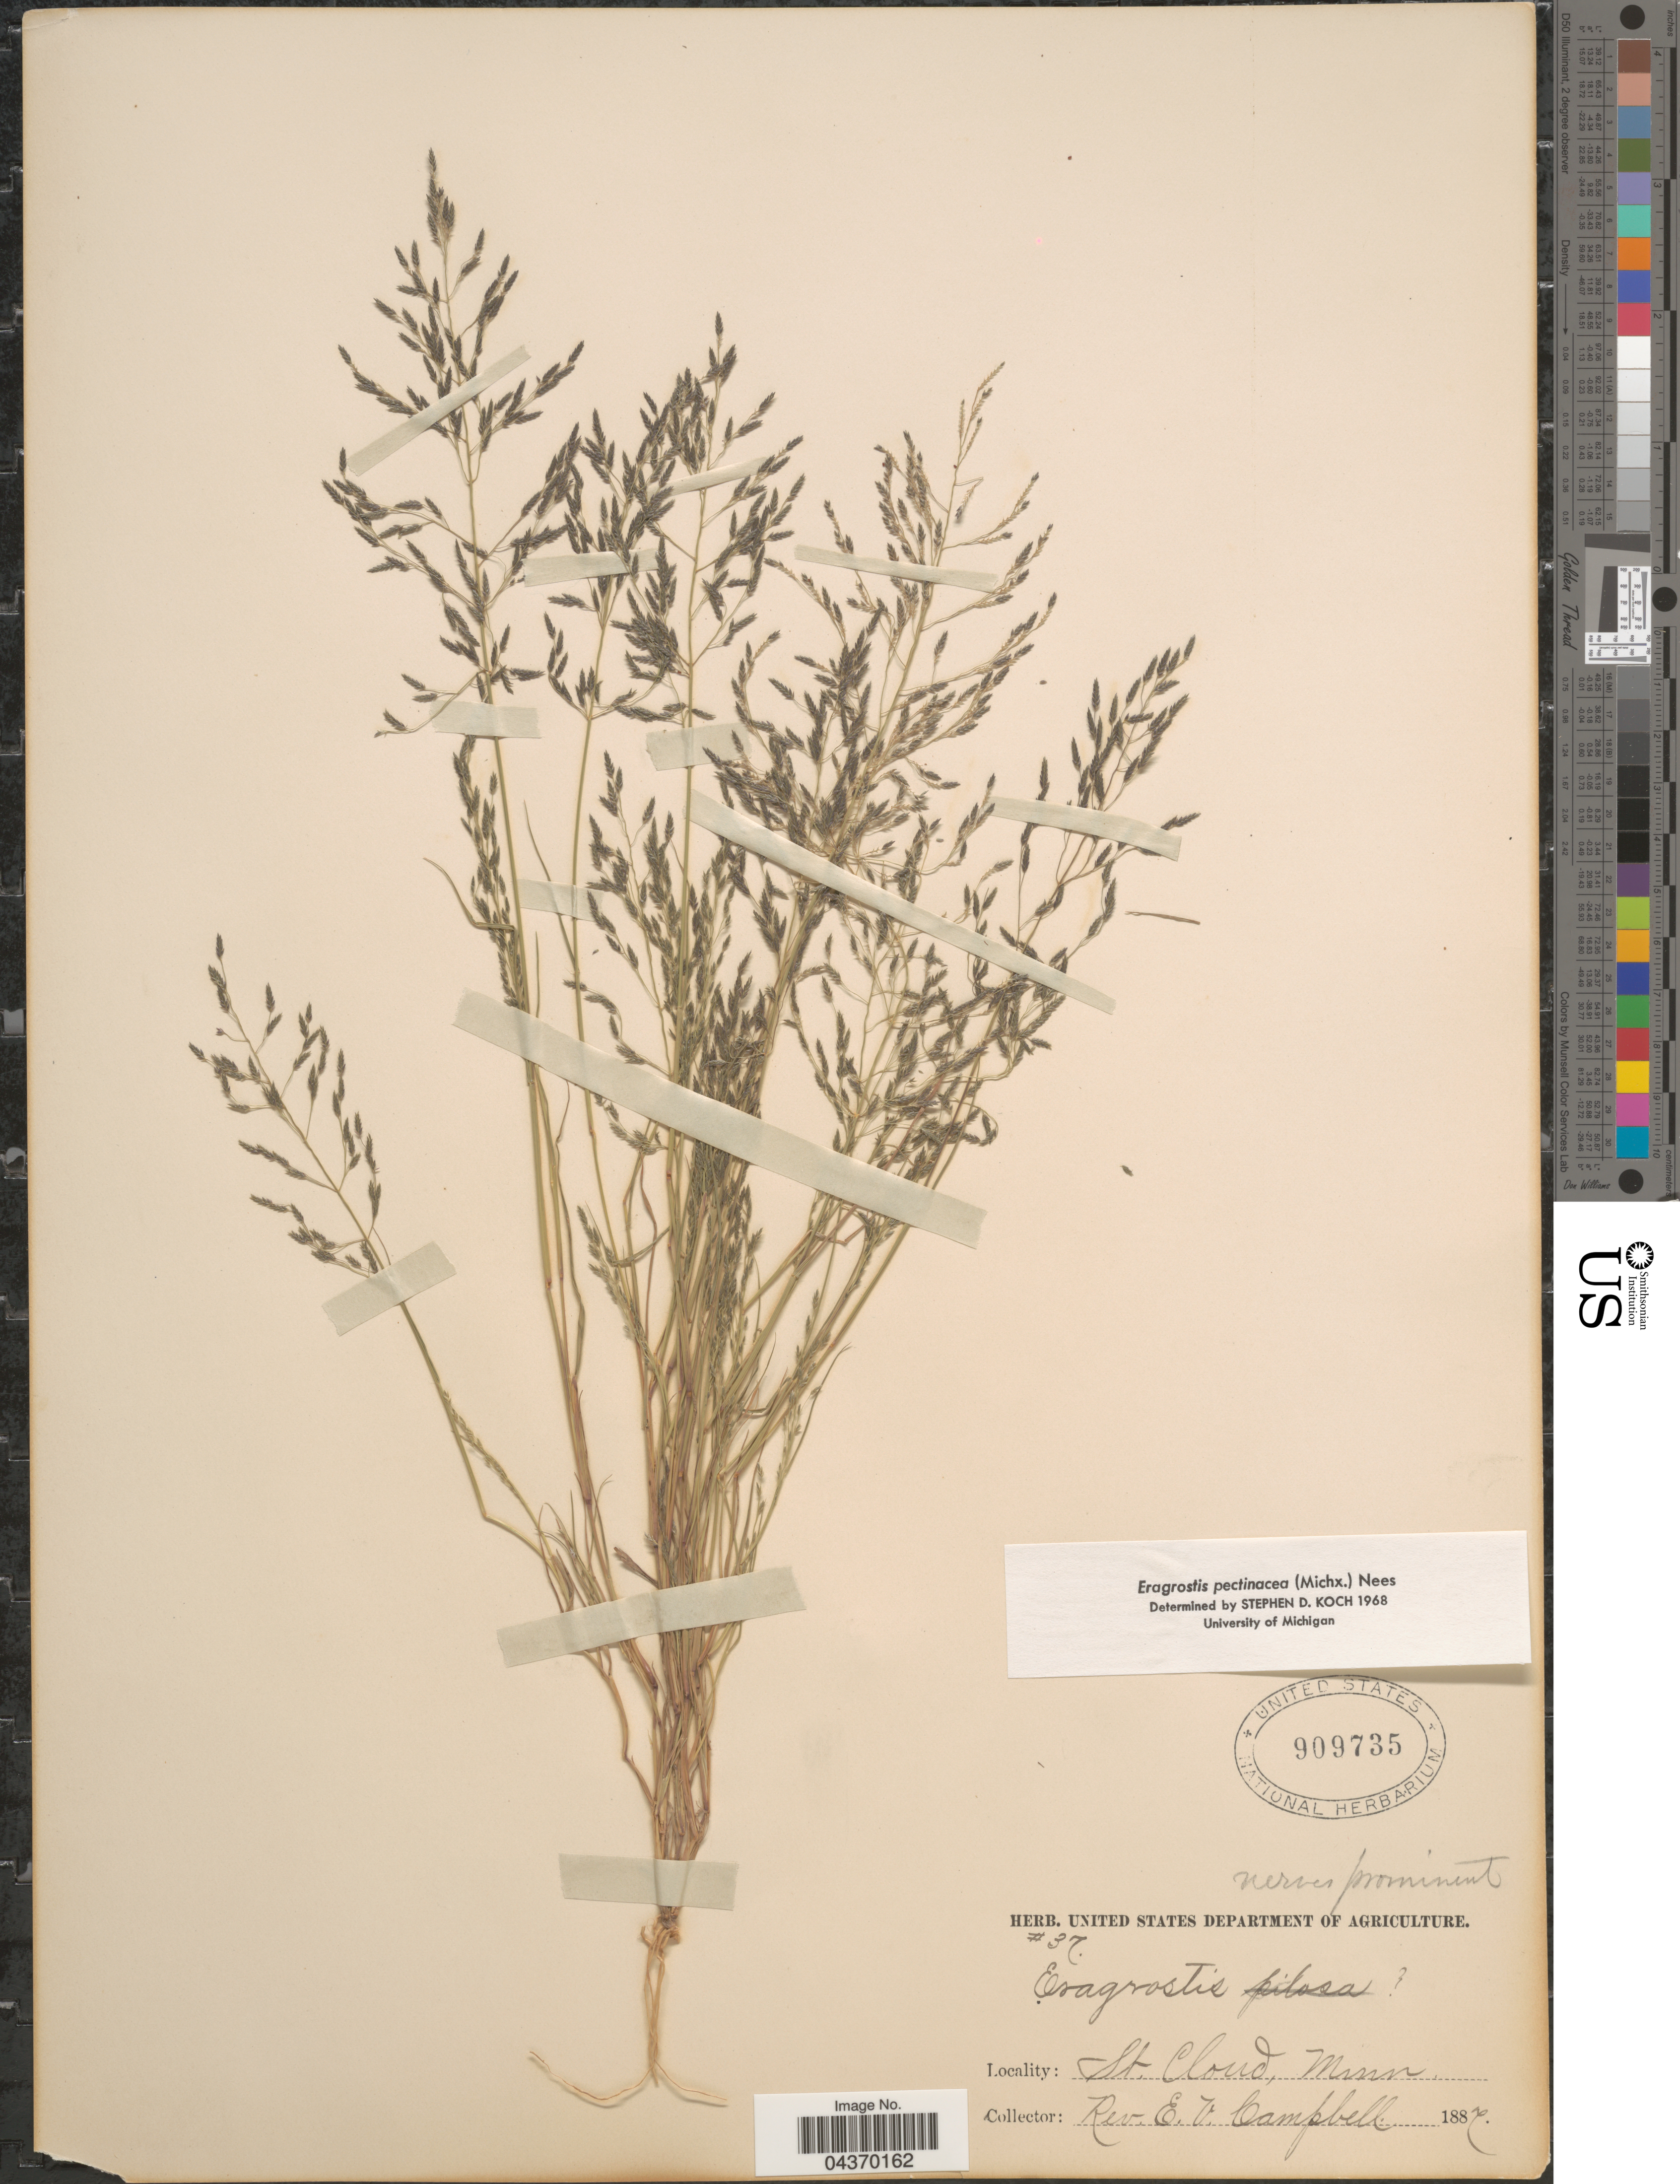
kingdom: Plantae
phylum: Tracheophyta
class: Liliopsida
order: Poales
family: Poaceae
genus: Eragrostis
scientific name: Eragrostis pectinacea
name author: (Michx.) Nees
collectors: E. Campbell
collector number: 37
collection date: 1887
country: United States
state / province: Minnesota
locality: St. Cloud.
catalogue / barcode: US 909735